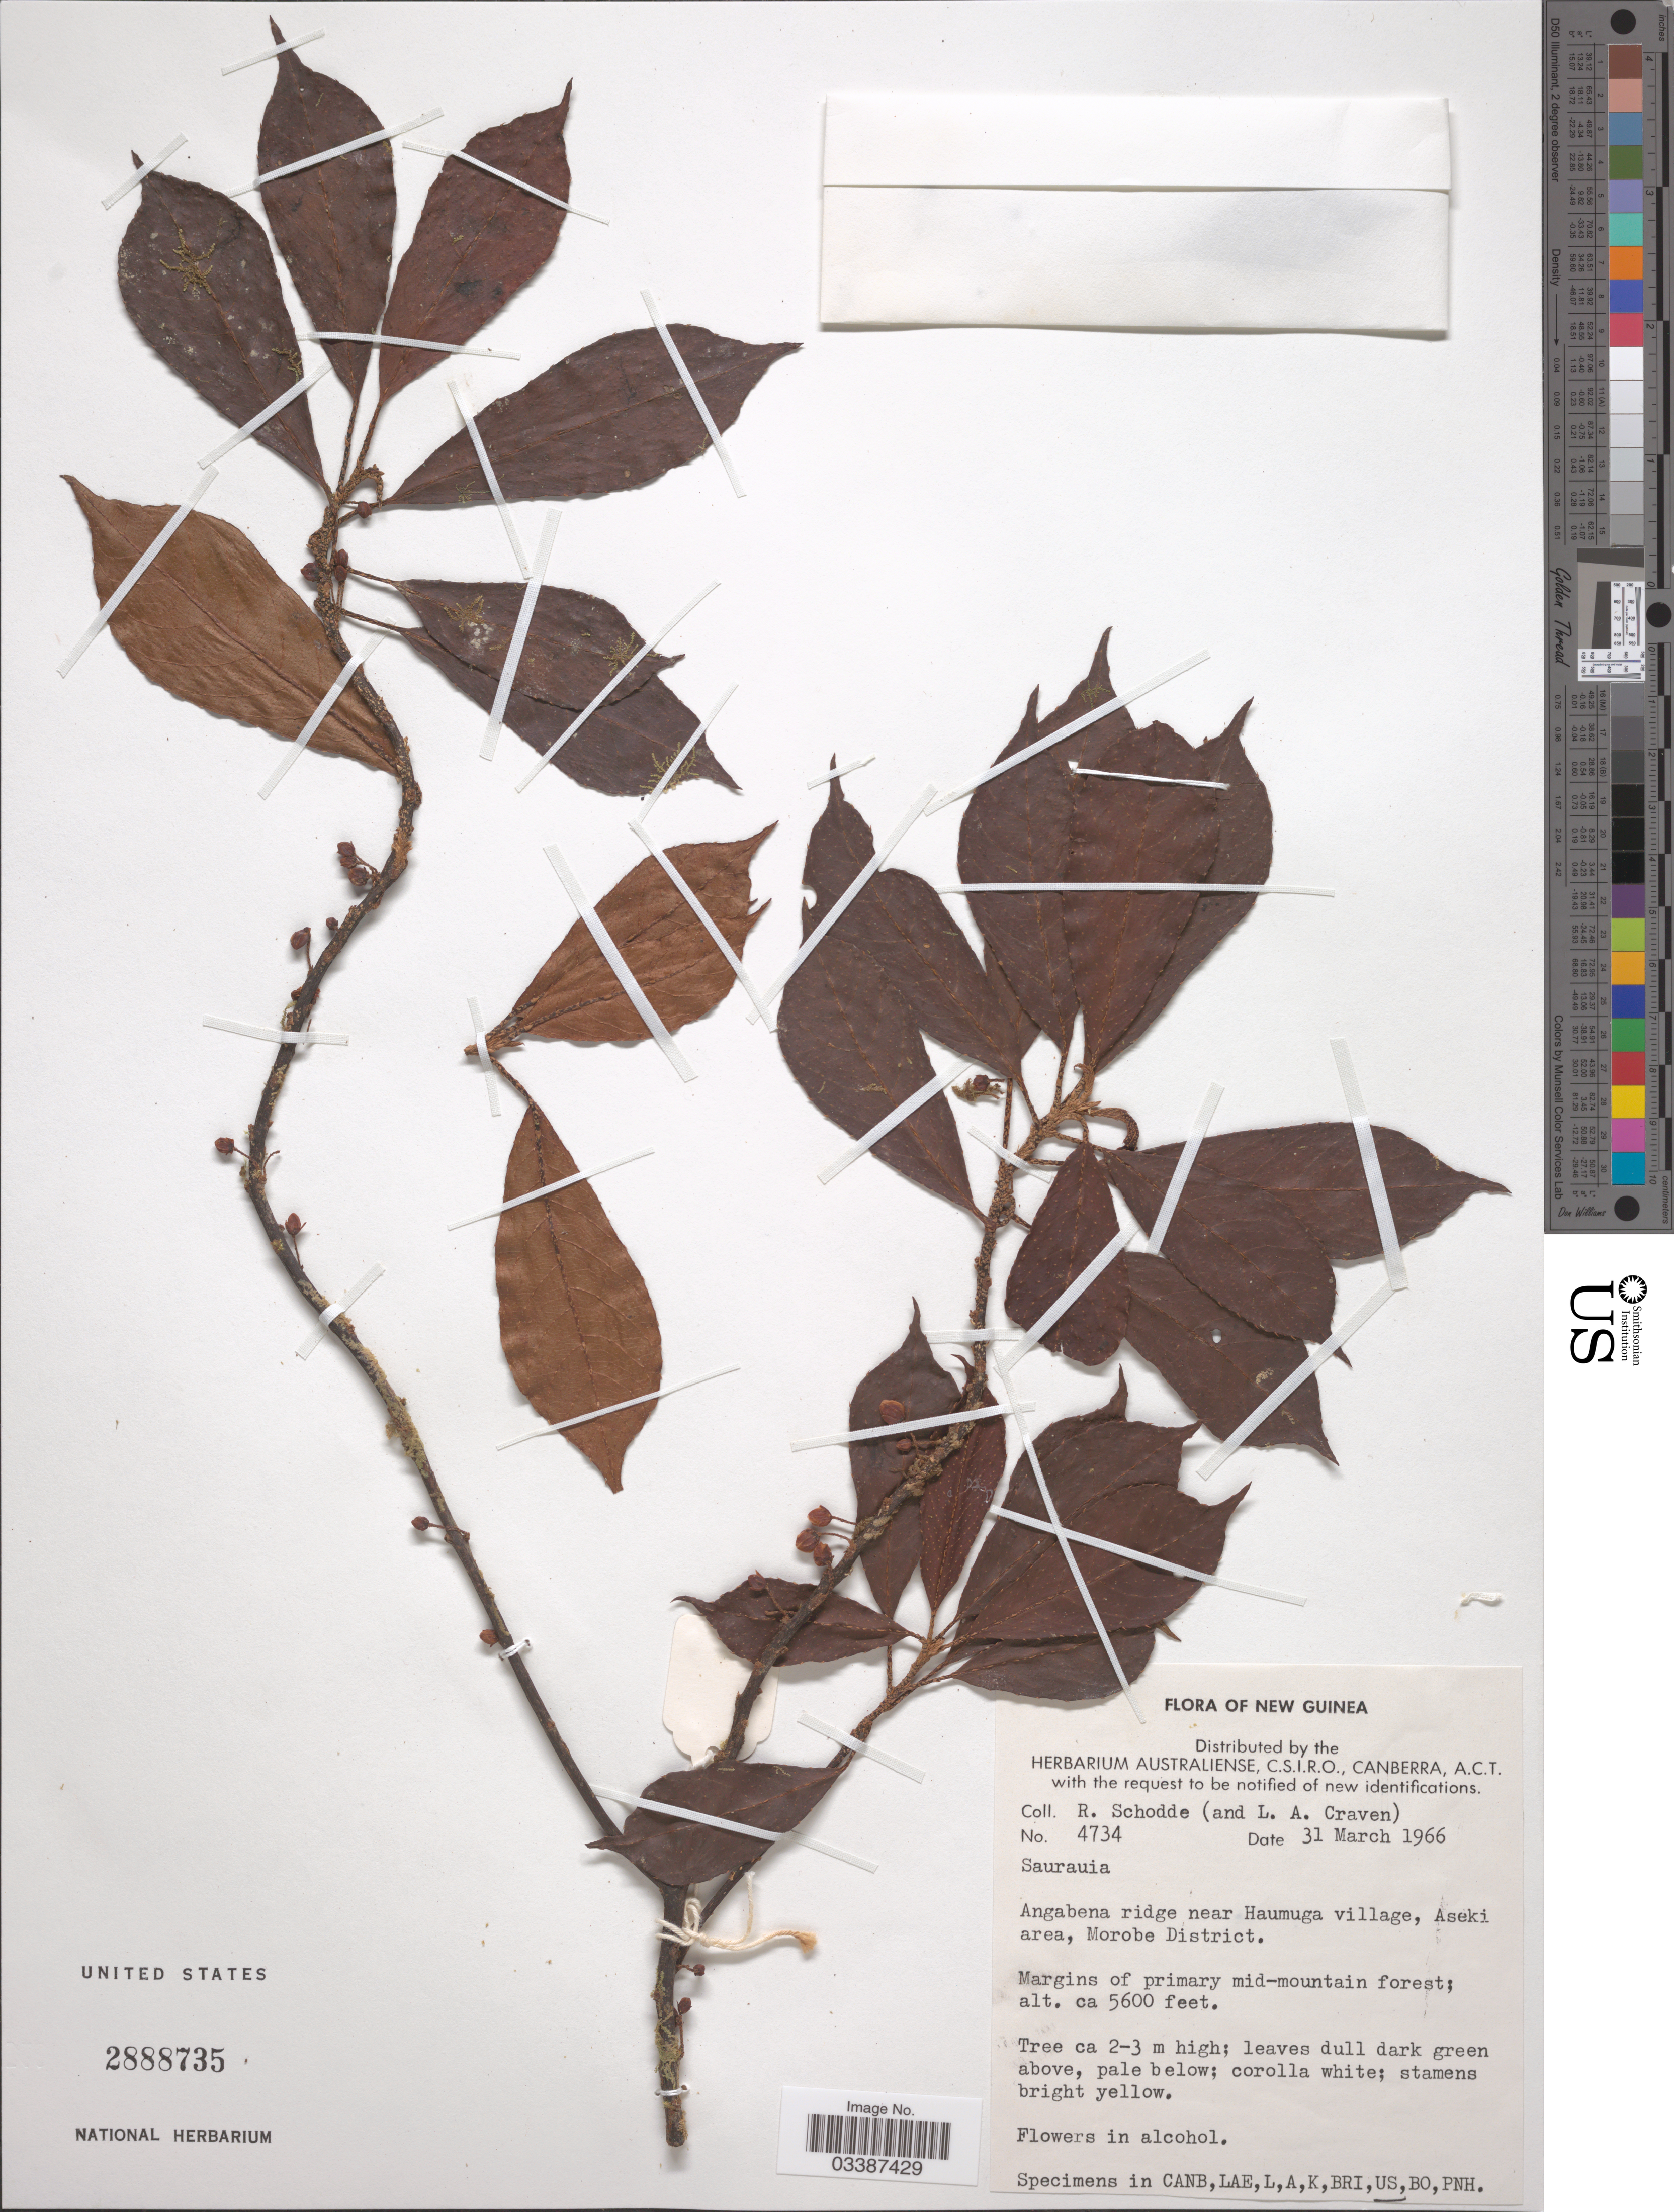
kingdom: Plantae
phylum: Tracheophyta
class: Magnoliopsida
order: Ericales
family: Actinidiaceae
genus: Saurauia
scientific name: Saurauia sp.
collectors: R. Schodde & L. A. Craven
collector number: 4734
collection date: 1966-03-31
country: Papua New Guinea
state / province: Morobe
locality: New Guinea. Angabena ridge near Haumuga village, Aseki area, Morobe District.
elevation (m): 1707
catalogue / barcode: US 2888735